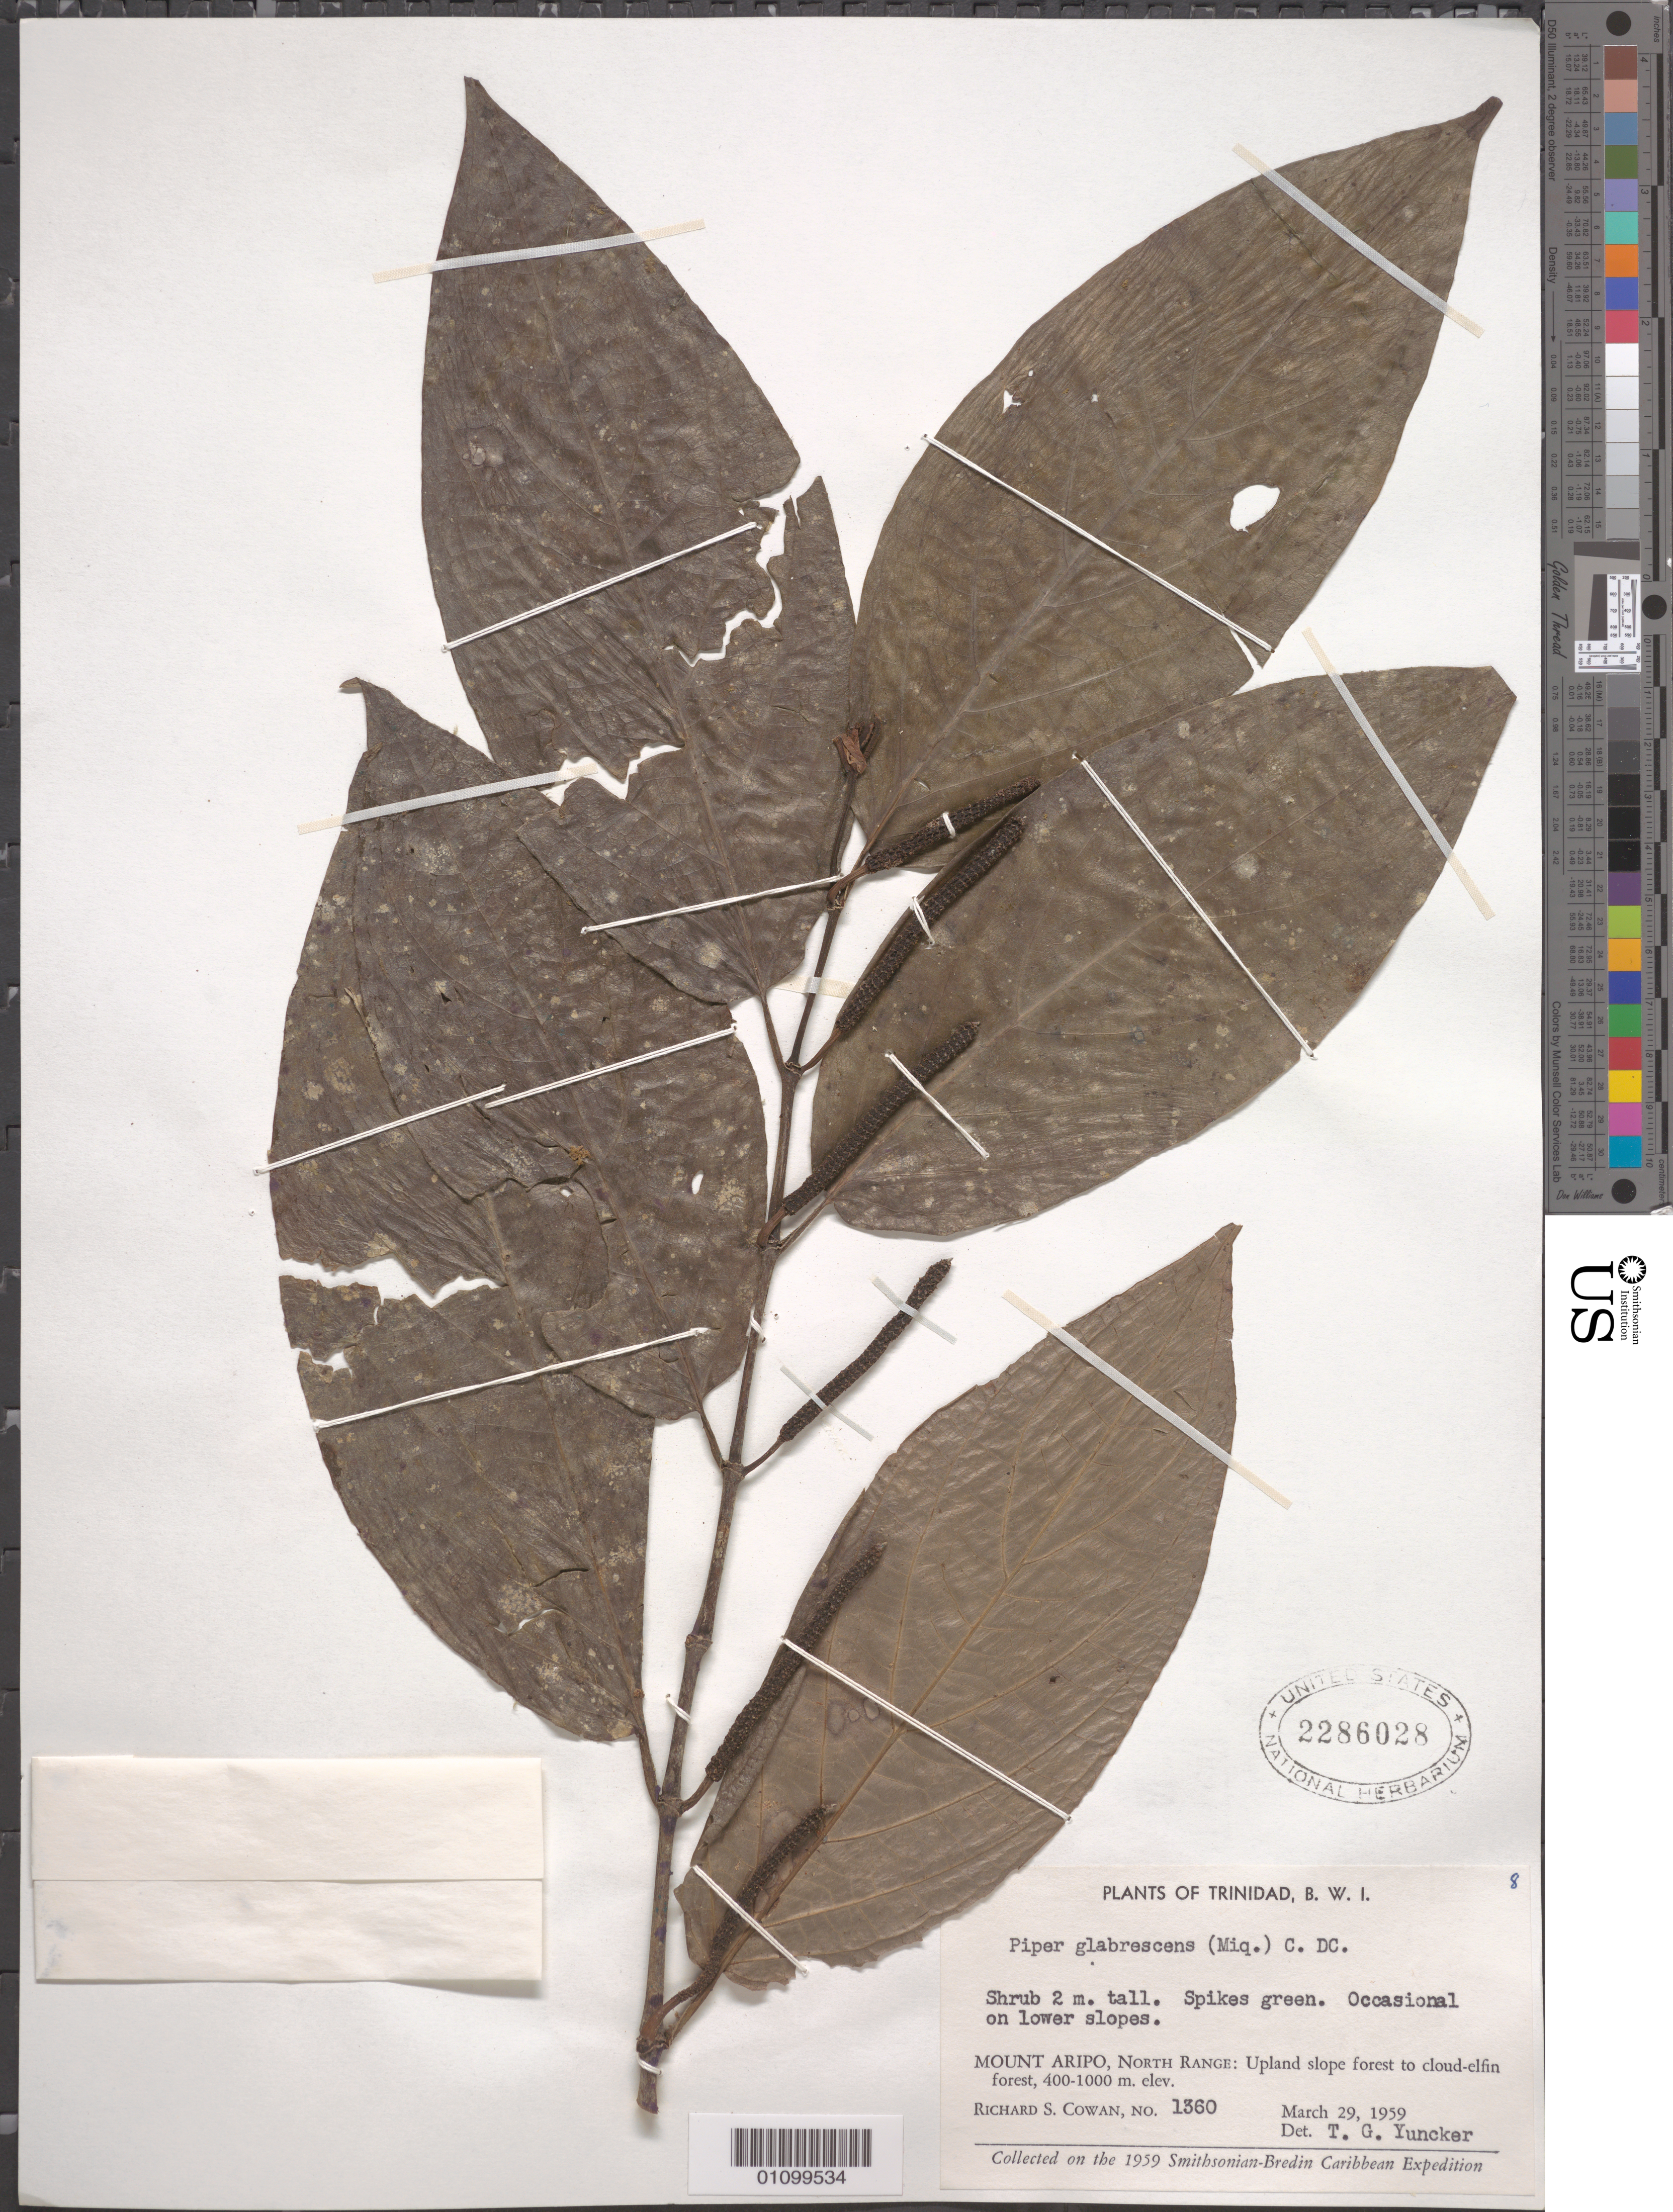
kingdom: Plantae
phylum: Tracheophyta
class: Magnoliopsida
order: Piperales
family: Piperaceae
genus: Piper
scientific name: Piper glabrescens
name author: (Miq.) C. DC.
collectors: R. S. Cowan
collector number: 1360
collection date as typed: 29 Mar 1959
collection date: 1959-03-29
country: Trinidad and Tobago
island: Trinidad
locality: Mount Aripo, North Range: Upland slope forest to cloud-elfin forest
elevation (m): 400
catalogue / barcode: US 2286028